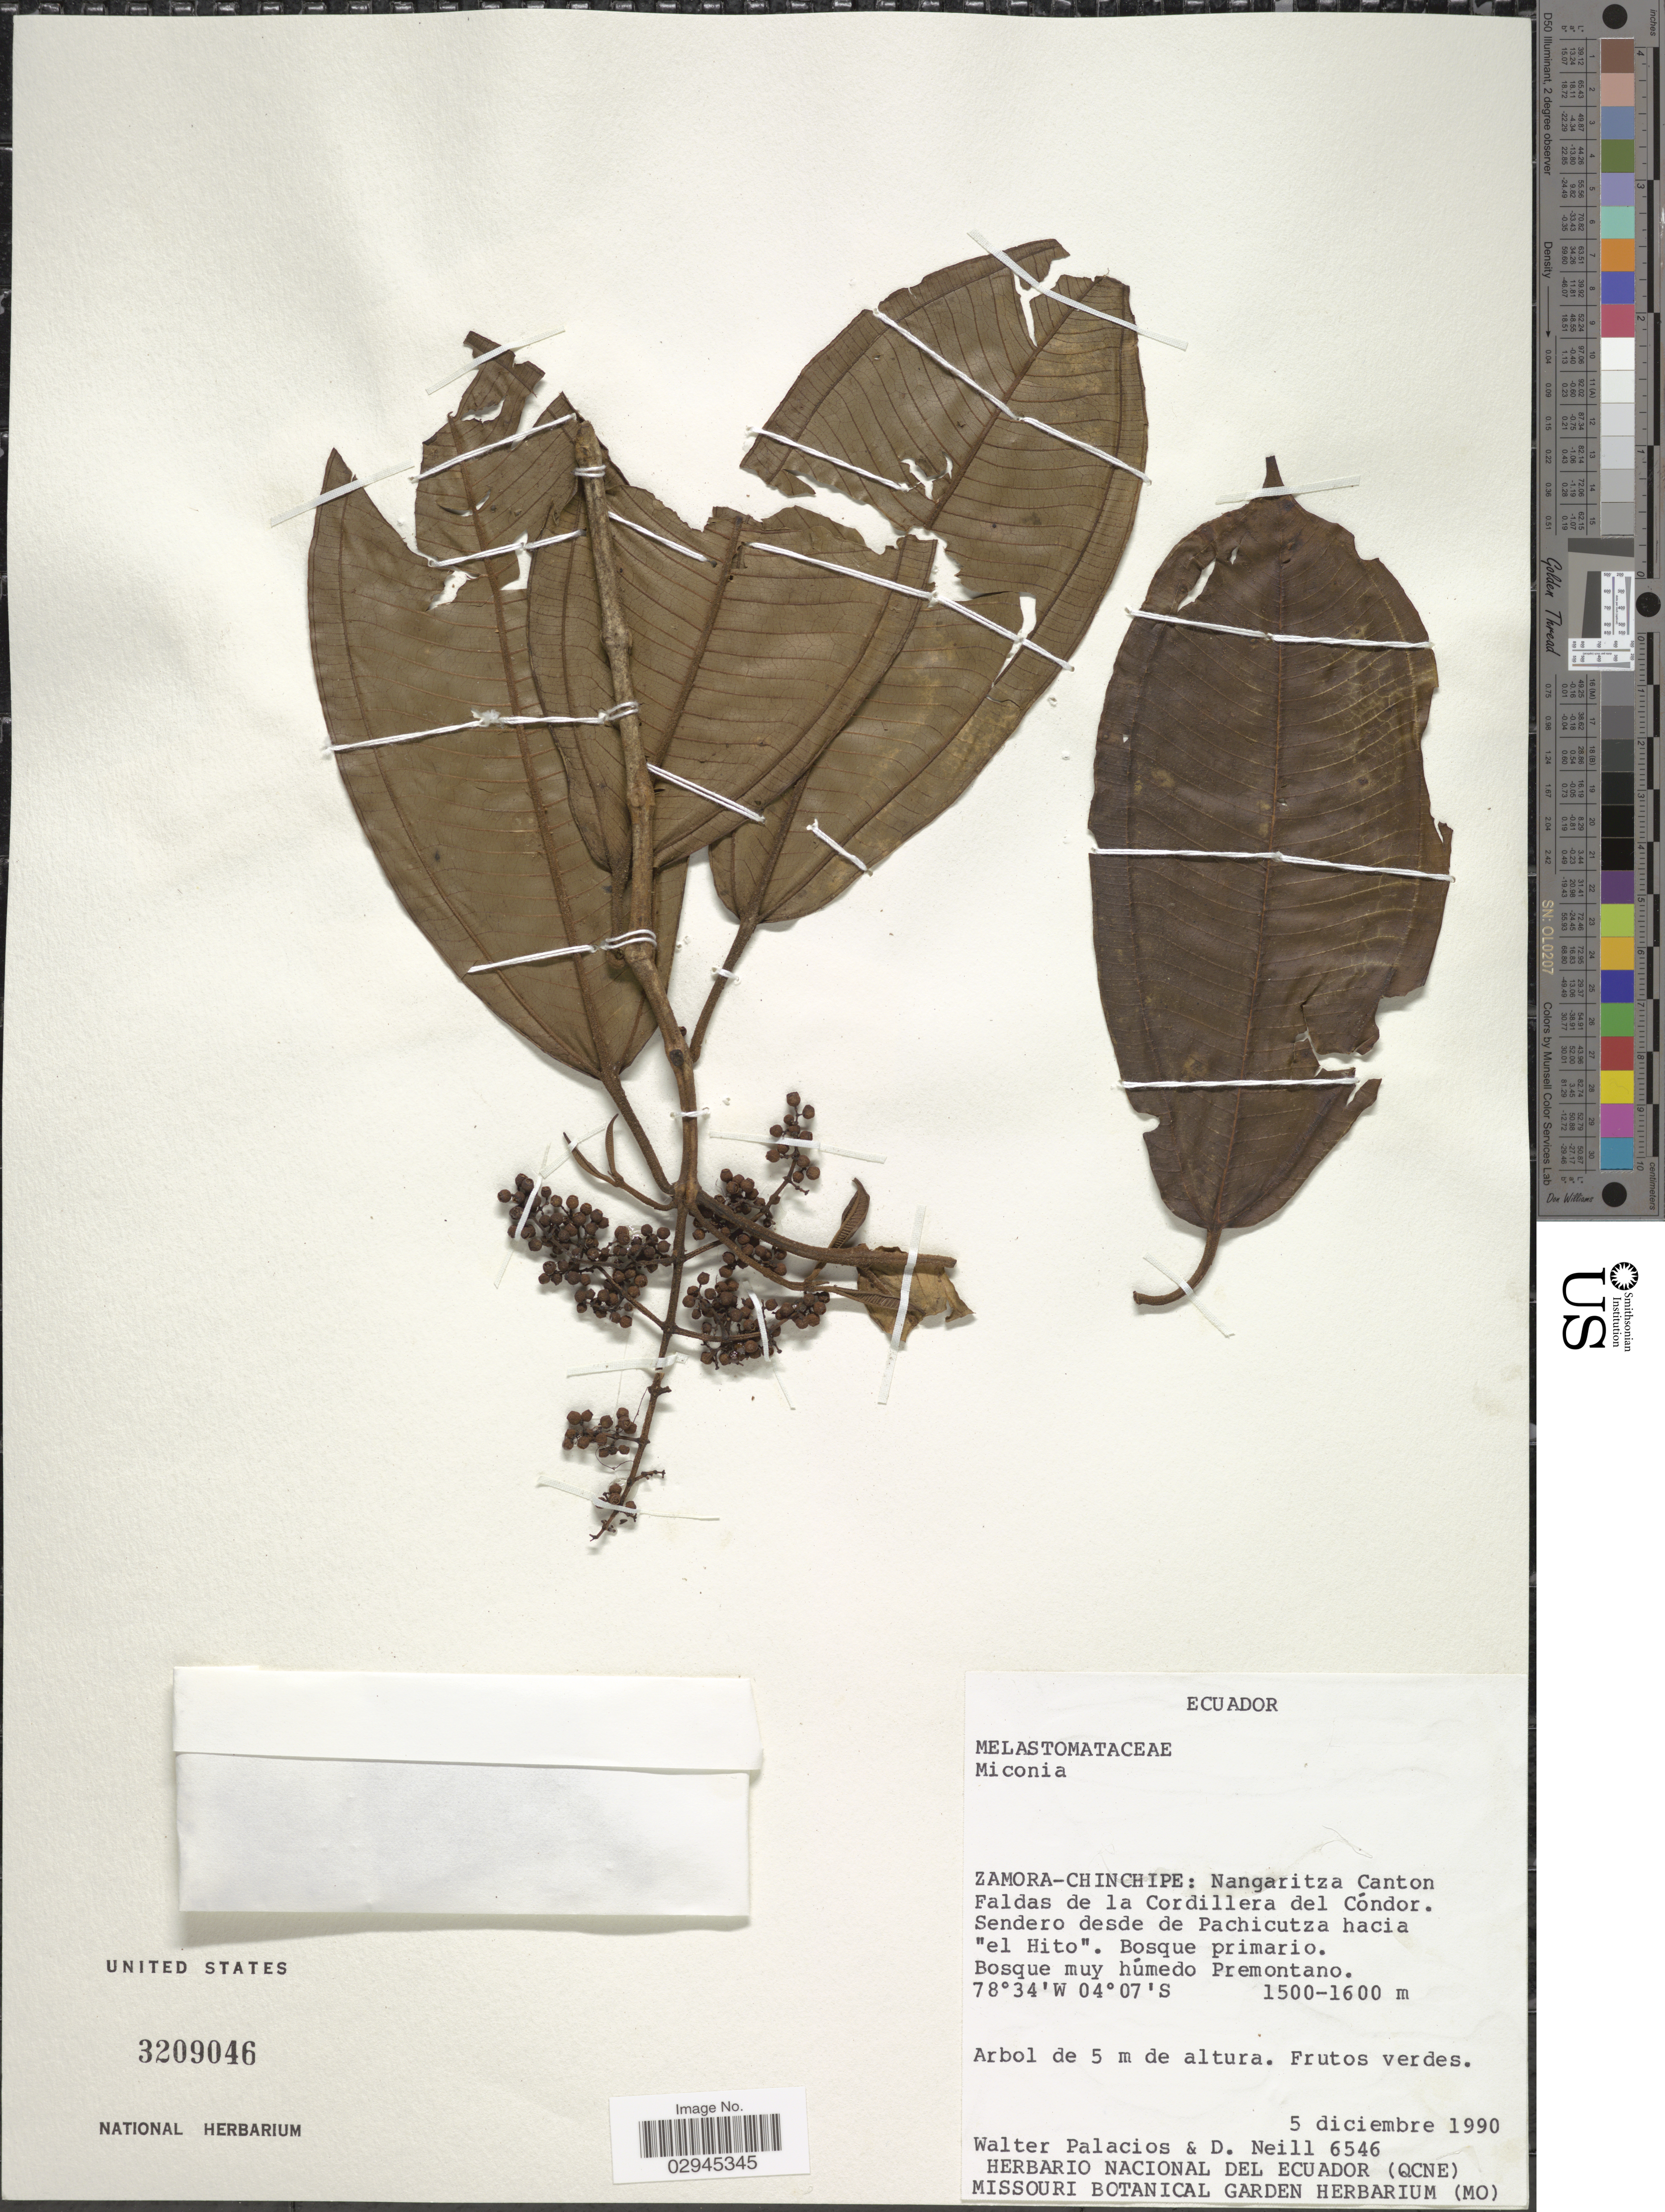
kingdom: Plantae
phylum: Tracheophyta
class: Magnoliopsida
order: Myrtales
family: Melastomataceae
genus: Miconia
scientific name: Miconia sp.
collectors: W. Palacios & D. Neill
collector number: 6546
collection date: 1990-12-05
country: Ecuador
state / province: Zamora-Chinchipe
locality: Nangaritza Canton. Faldas de la Cordillera del Cóndor. Sendero desde de Pachicutza hacia "el Hito". Bosque muy húmedo Premontano.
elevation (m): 1500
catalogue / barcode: US 3209046